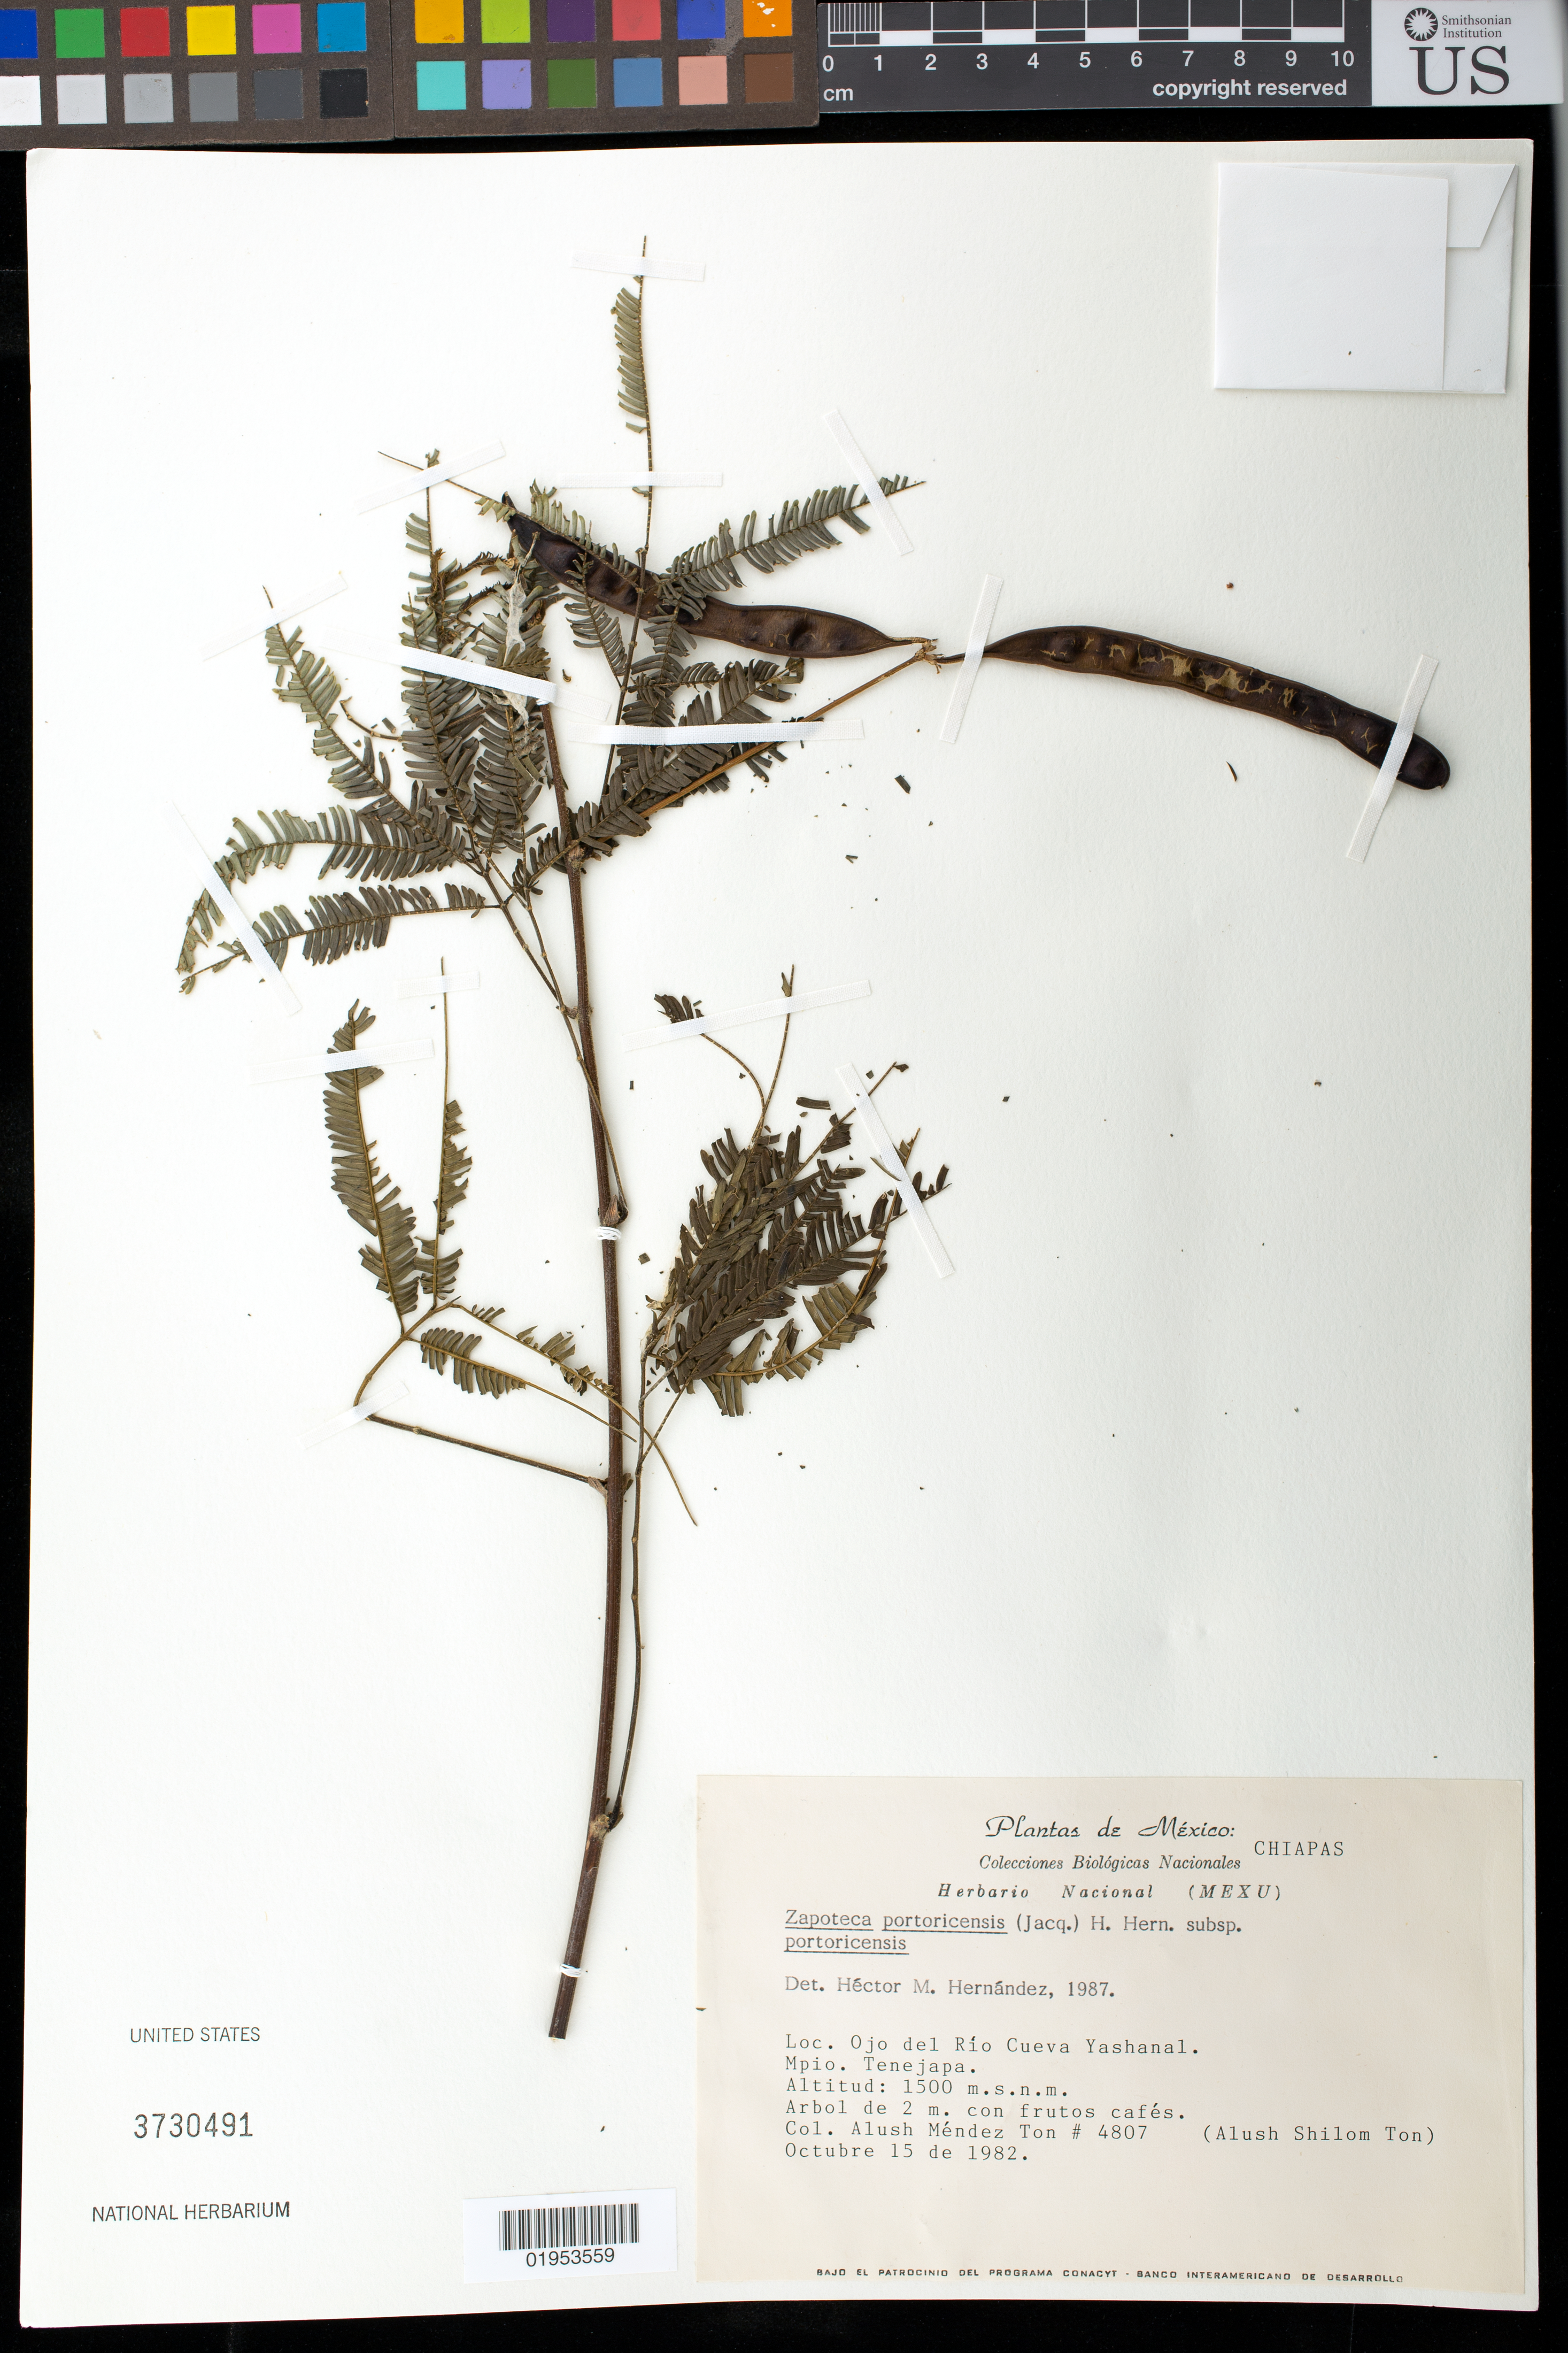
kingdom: Plantae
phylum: Tracheophyta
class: Magnoliopsida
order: Fabales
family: Fabaceae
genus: Zapoteca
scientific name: Zapoteca portoricensis subsp. portoricensis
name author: (Jacq.) H.M. Hern.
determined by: Hernandez, H. M., (MO), Missouri Botanical Garden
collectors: A. Méndez Ton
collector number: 4807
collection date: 1982-10-15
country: Mexico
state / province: Chiapas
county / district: Tenejapa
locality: Ojo del Río Cueva Yashsnal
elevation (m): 1500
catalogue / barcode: US 3730491